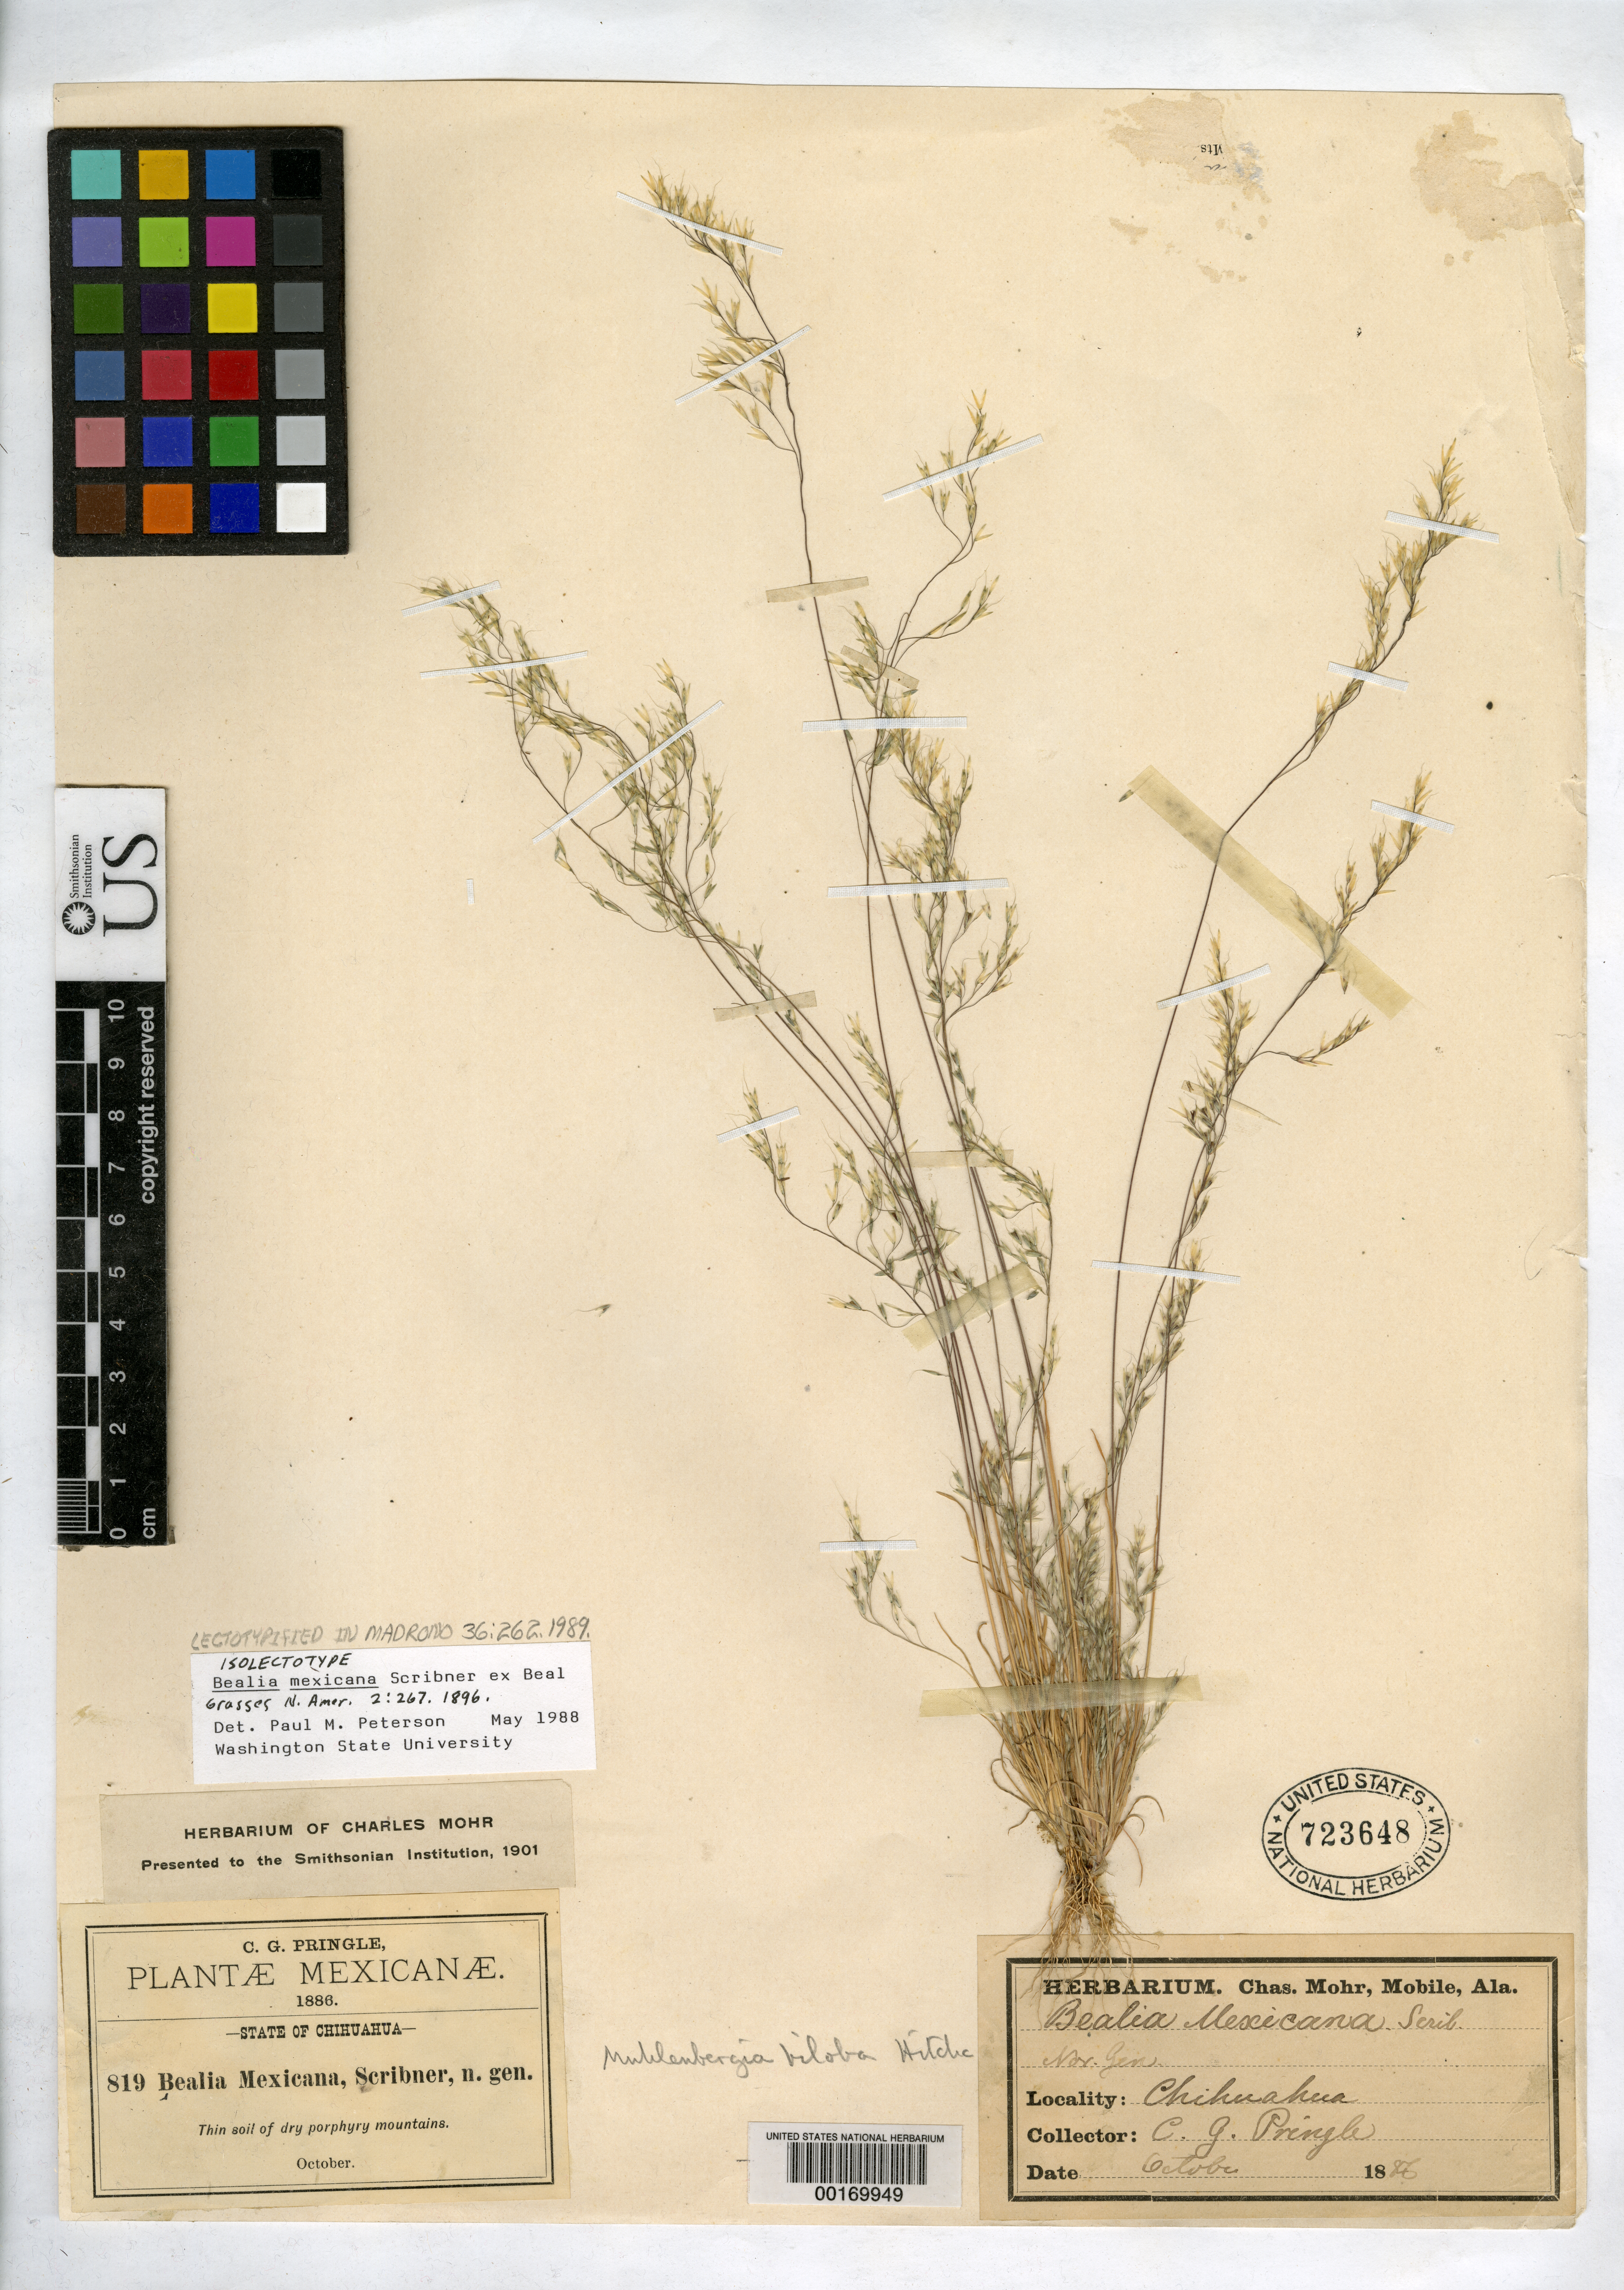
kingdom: Plantae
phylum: Tracheophyta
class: Liliopsida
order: Poales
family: Poaceae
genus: Bealia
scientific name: Bealia mexicana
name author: Scribn. in Hack.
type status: Isolectotype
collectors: C. G. Pringle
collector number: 819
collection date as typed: Oct 1886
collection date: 1886-10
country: Mexico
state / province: Chihuahua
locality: Thin soil of dry Porphry Mountains.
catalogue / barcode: US 723648